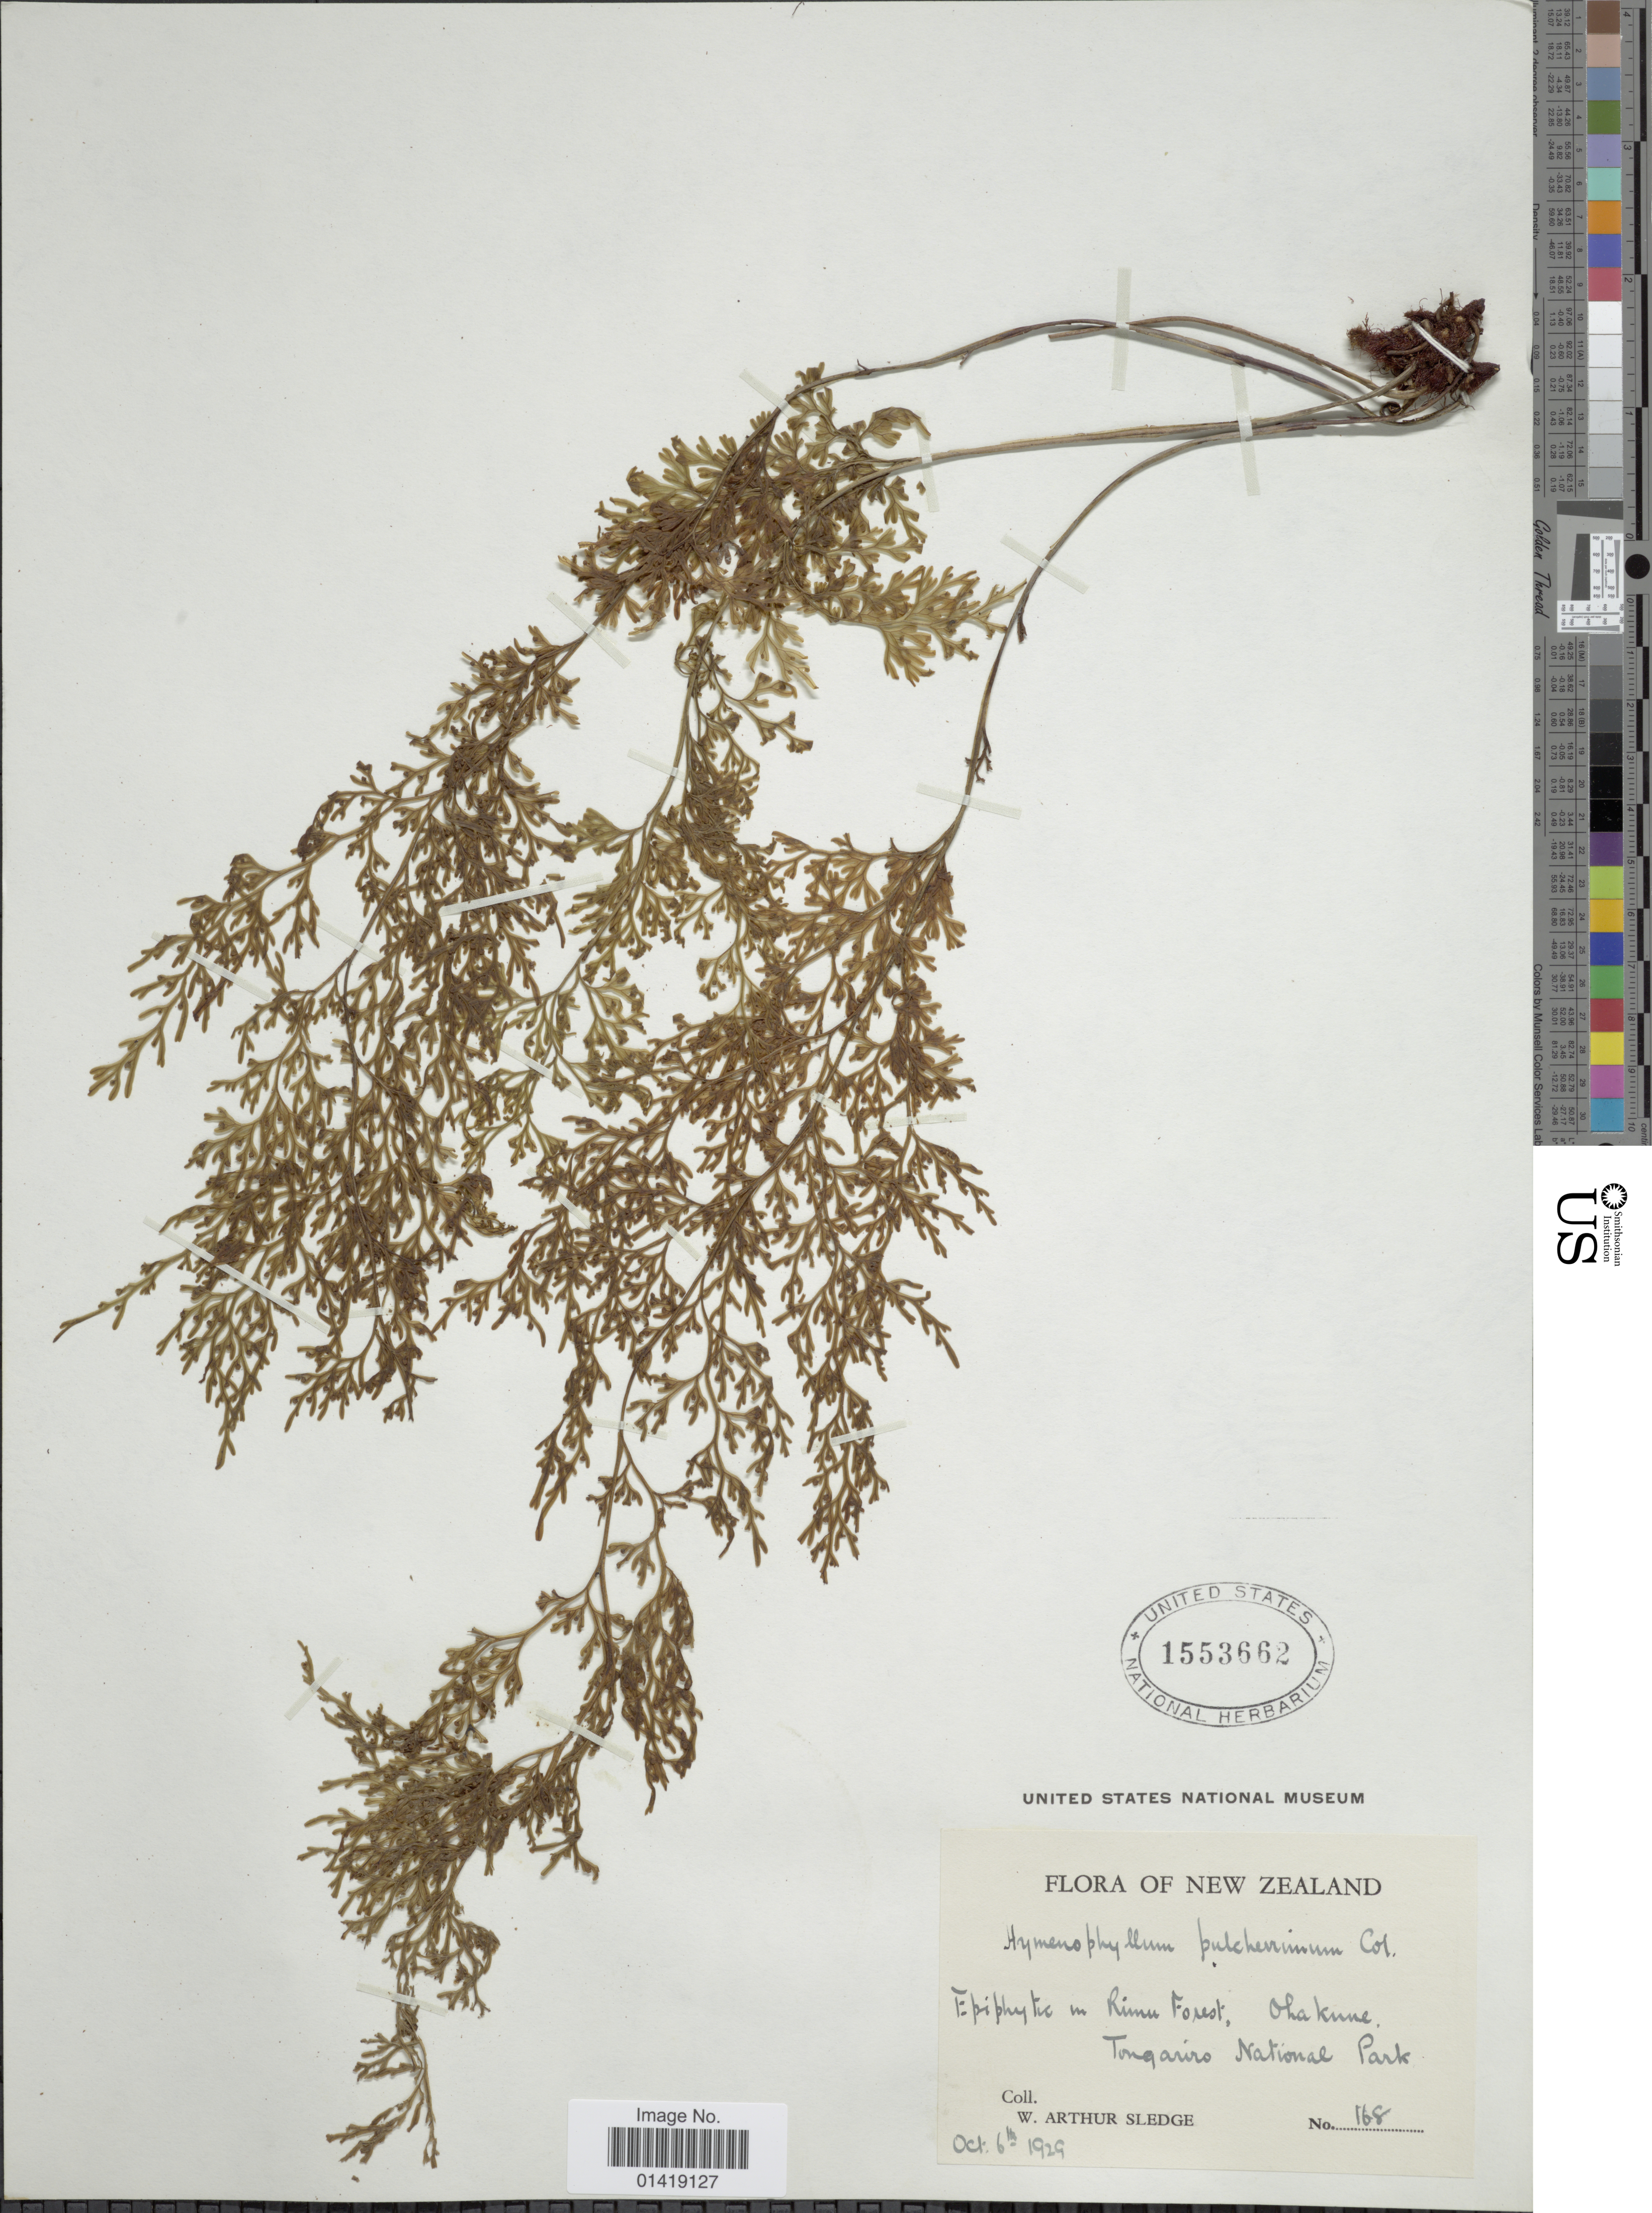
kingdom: Plantae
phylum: Tracheophyta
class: Polypodiopsida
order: Hymenophyllales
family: Hymenophyllaceae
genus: Hymenophyllum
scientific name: Hymenophyllum pulcherrimum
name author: Colenso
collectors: W. A. Sledge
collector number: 168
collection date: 1929-10-06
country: New Zealand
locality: In Rimu forest Ohakune Tongariro national park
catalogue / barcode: US 1553662